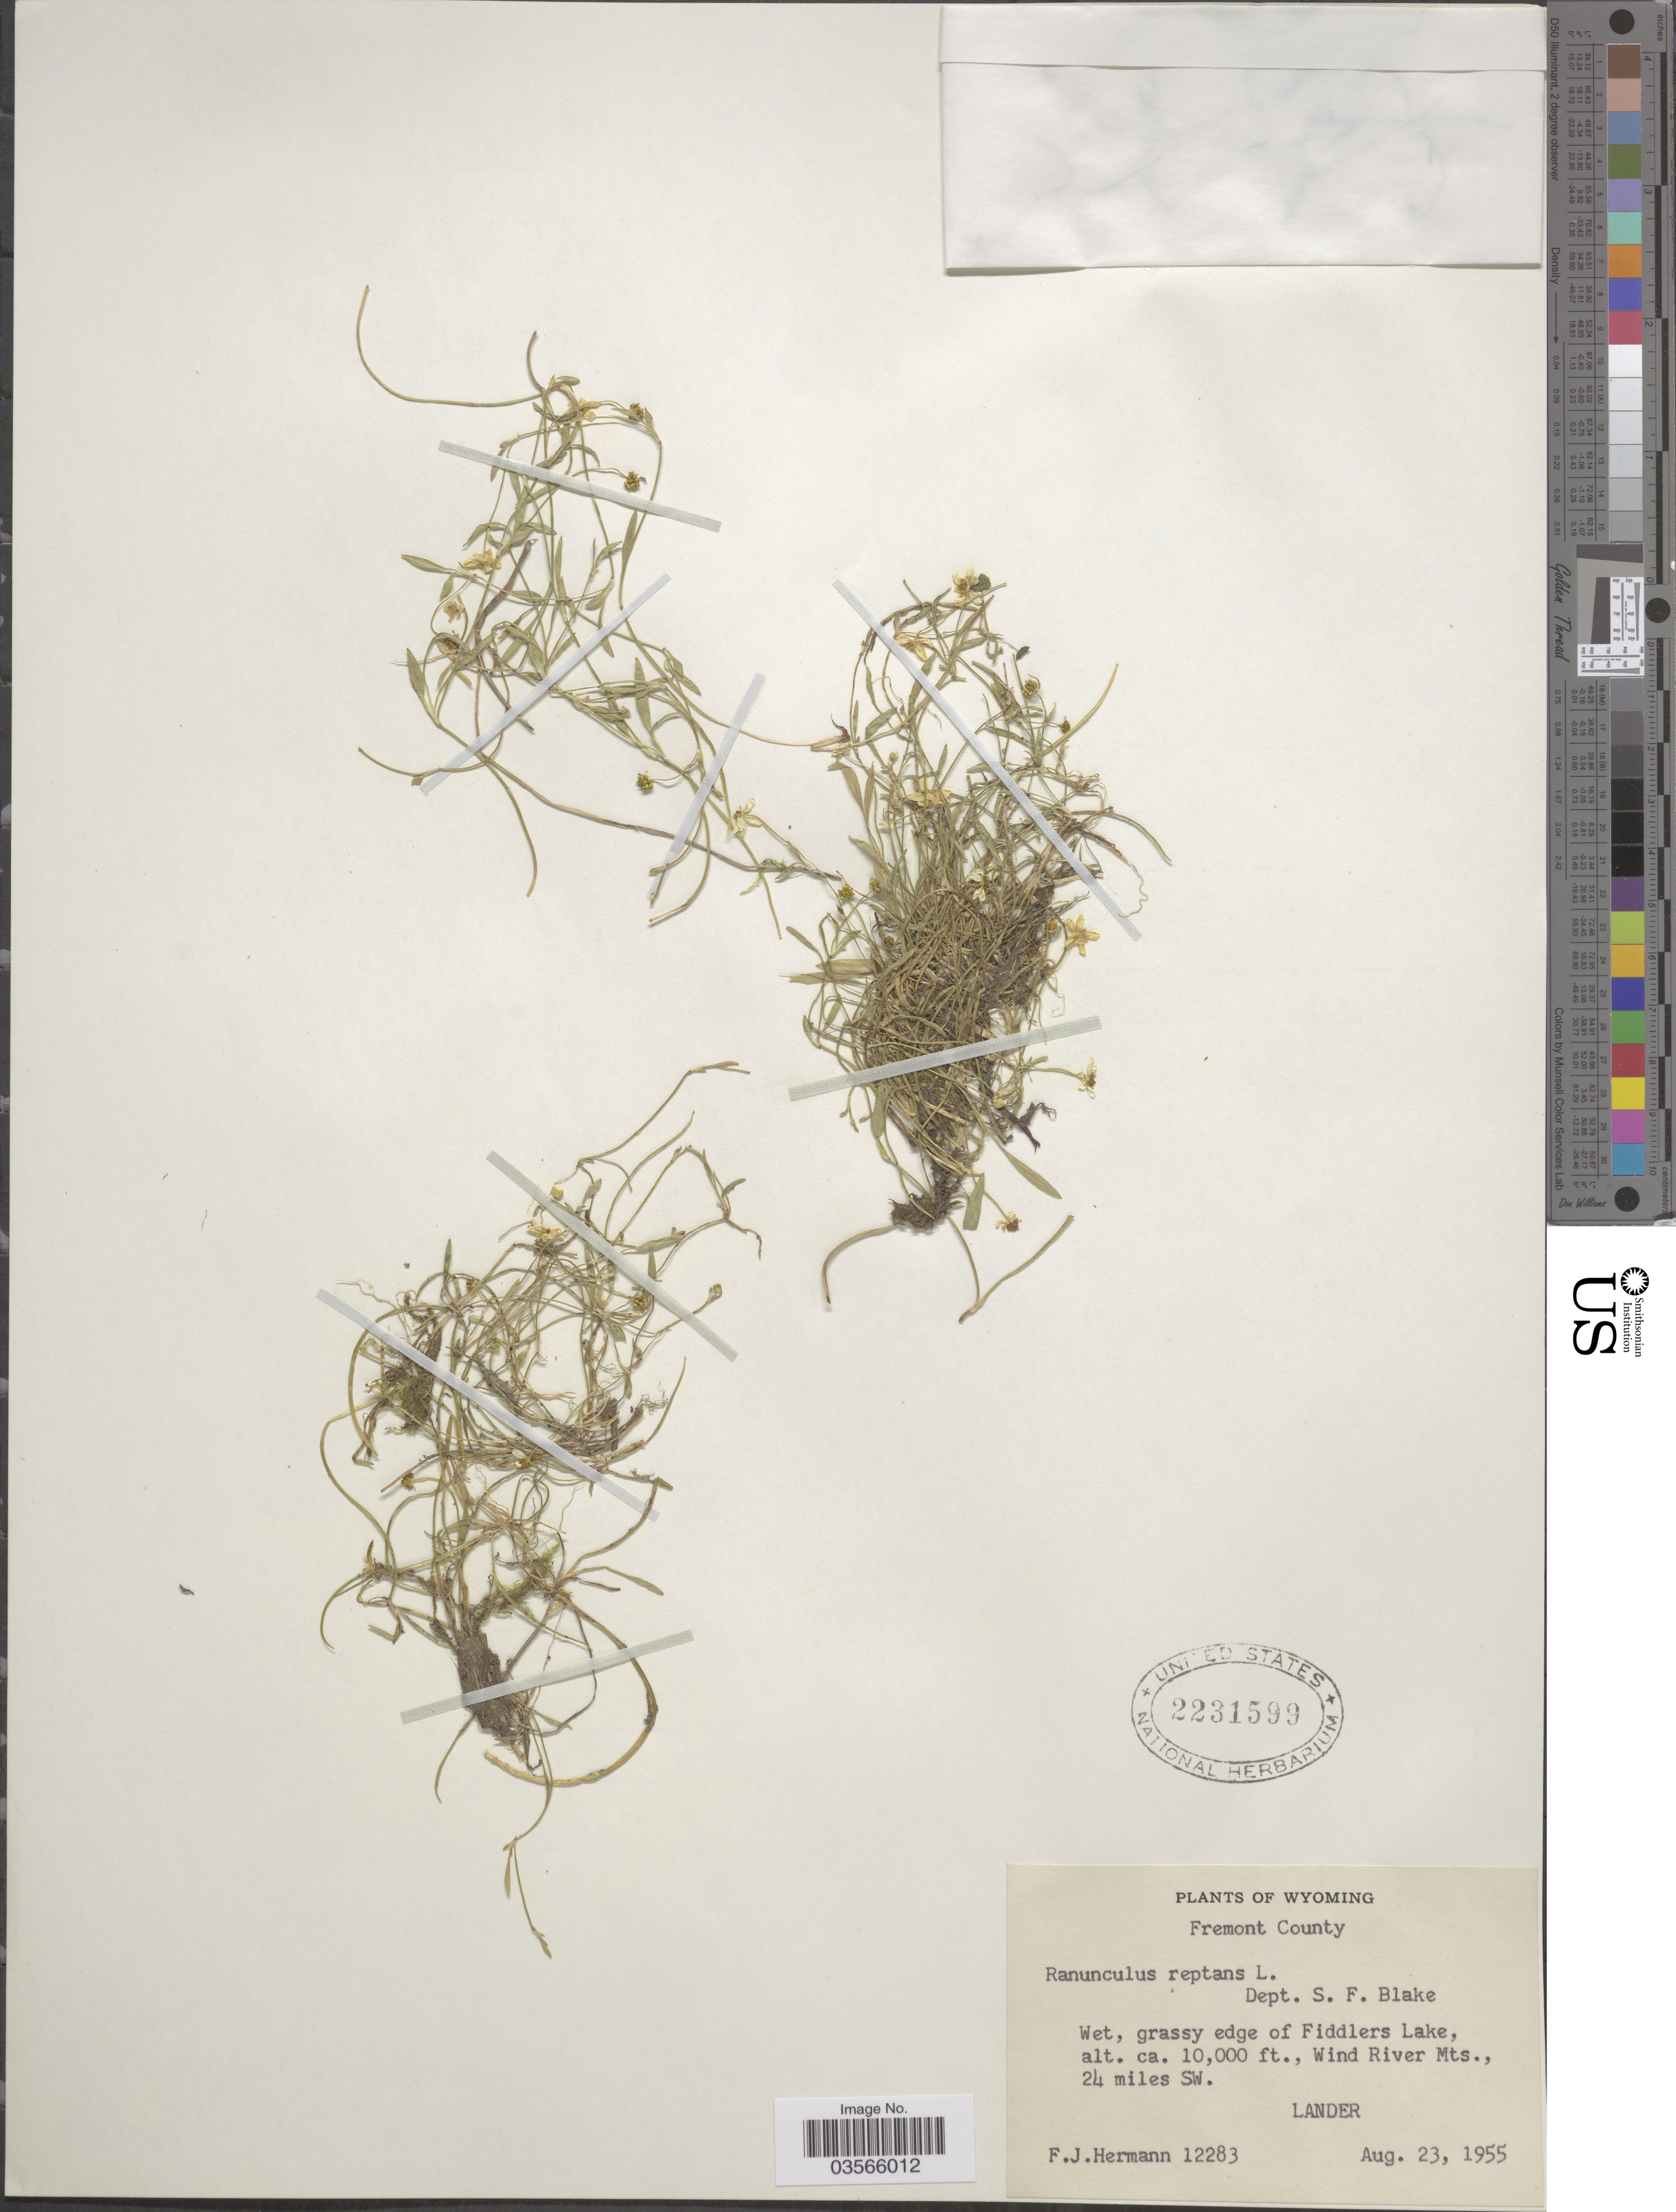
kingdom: Plantae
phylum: Tracheophyta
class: Magnoliopsida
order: Ranunculales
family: Ranunculaceae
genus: Ranunculus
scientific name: Ranunculus flammula var. filiformis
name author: (Michx.) Hook.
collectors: F. J. Hermann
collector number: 12283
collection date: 1955-08-23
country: United States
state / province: Wyoming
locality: Fremont County. Wet, grassy edge of Fiddlers Lake, Wind River Mts., 24 miles SW. Lander.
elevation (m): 3048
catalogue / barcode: US 2231599